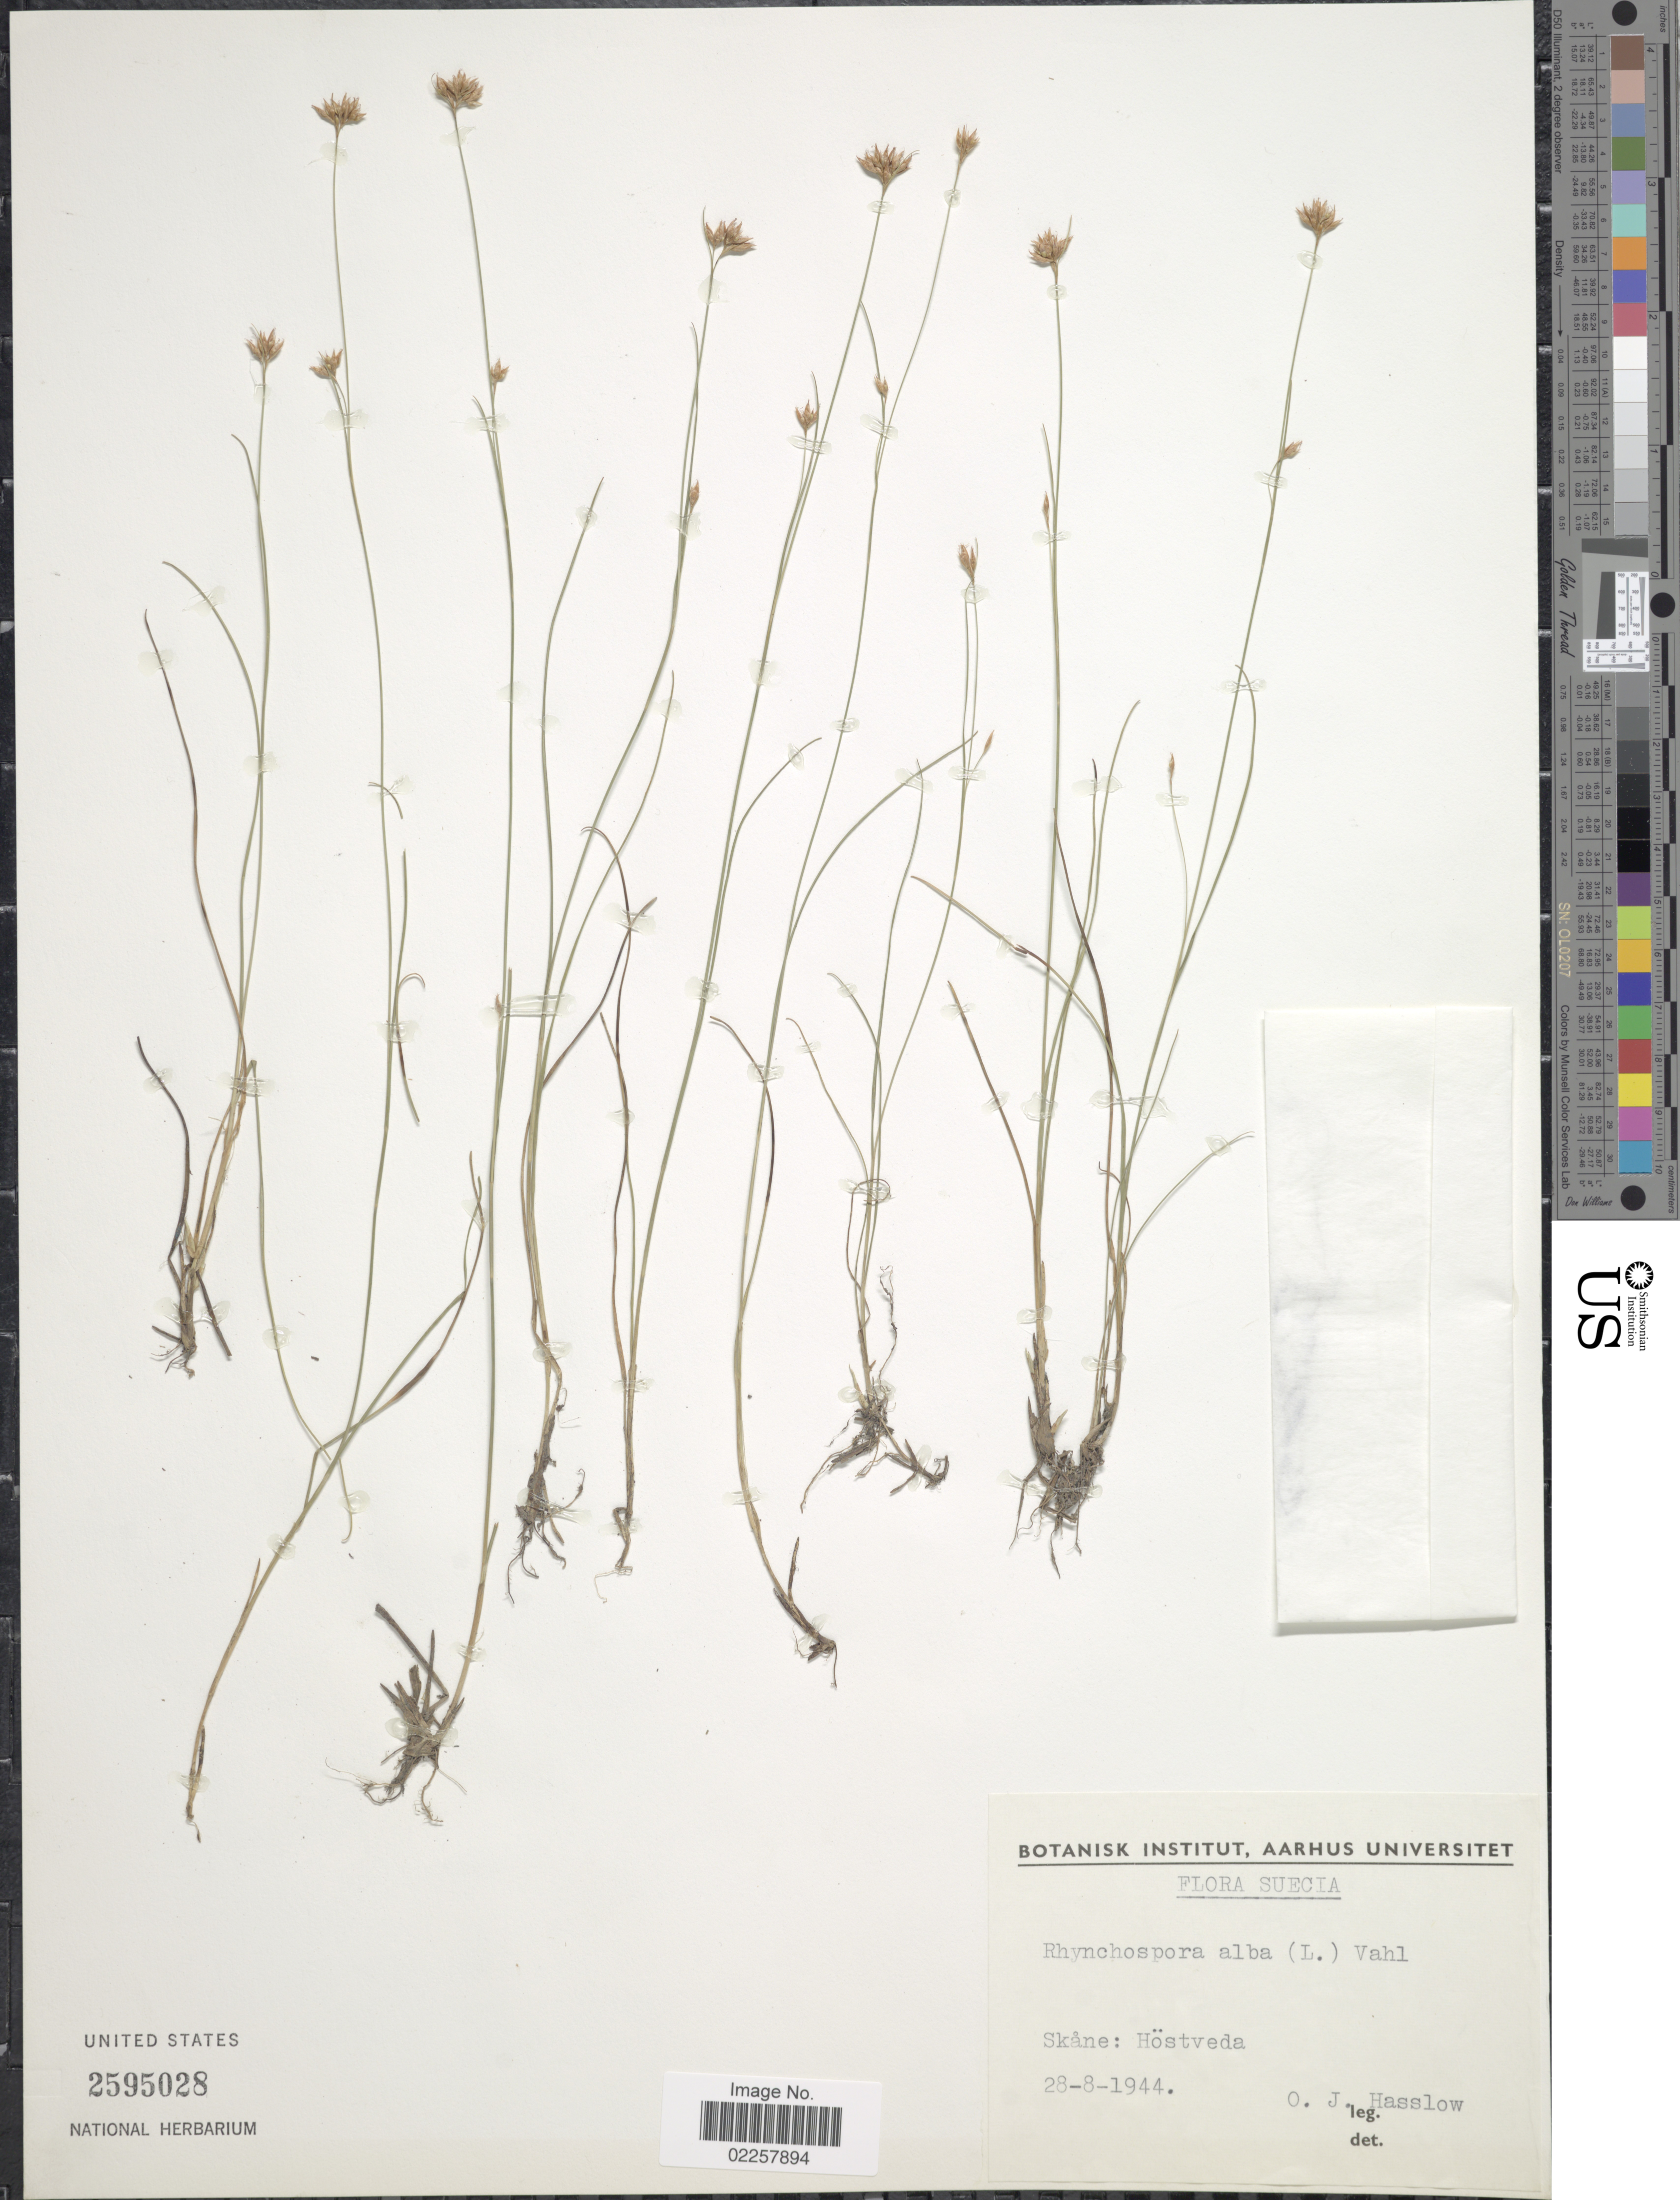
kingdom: Plantae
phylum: Tracheophyta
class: Liliopsida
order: Poales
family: Cyperaceae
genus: Rhynchospora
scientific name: Rhynchospora alba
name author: (L.) Vahl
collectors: O. Hasslow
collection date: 1944-08-28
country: Sweden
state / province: Skåne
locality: Skane: Hostveda, Suecia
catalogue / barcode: US 2595028